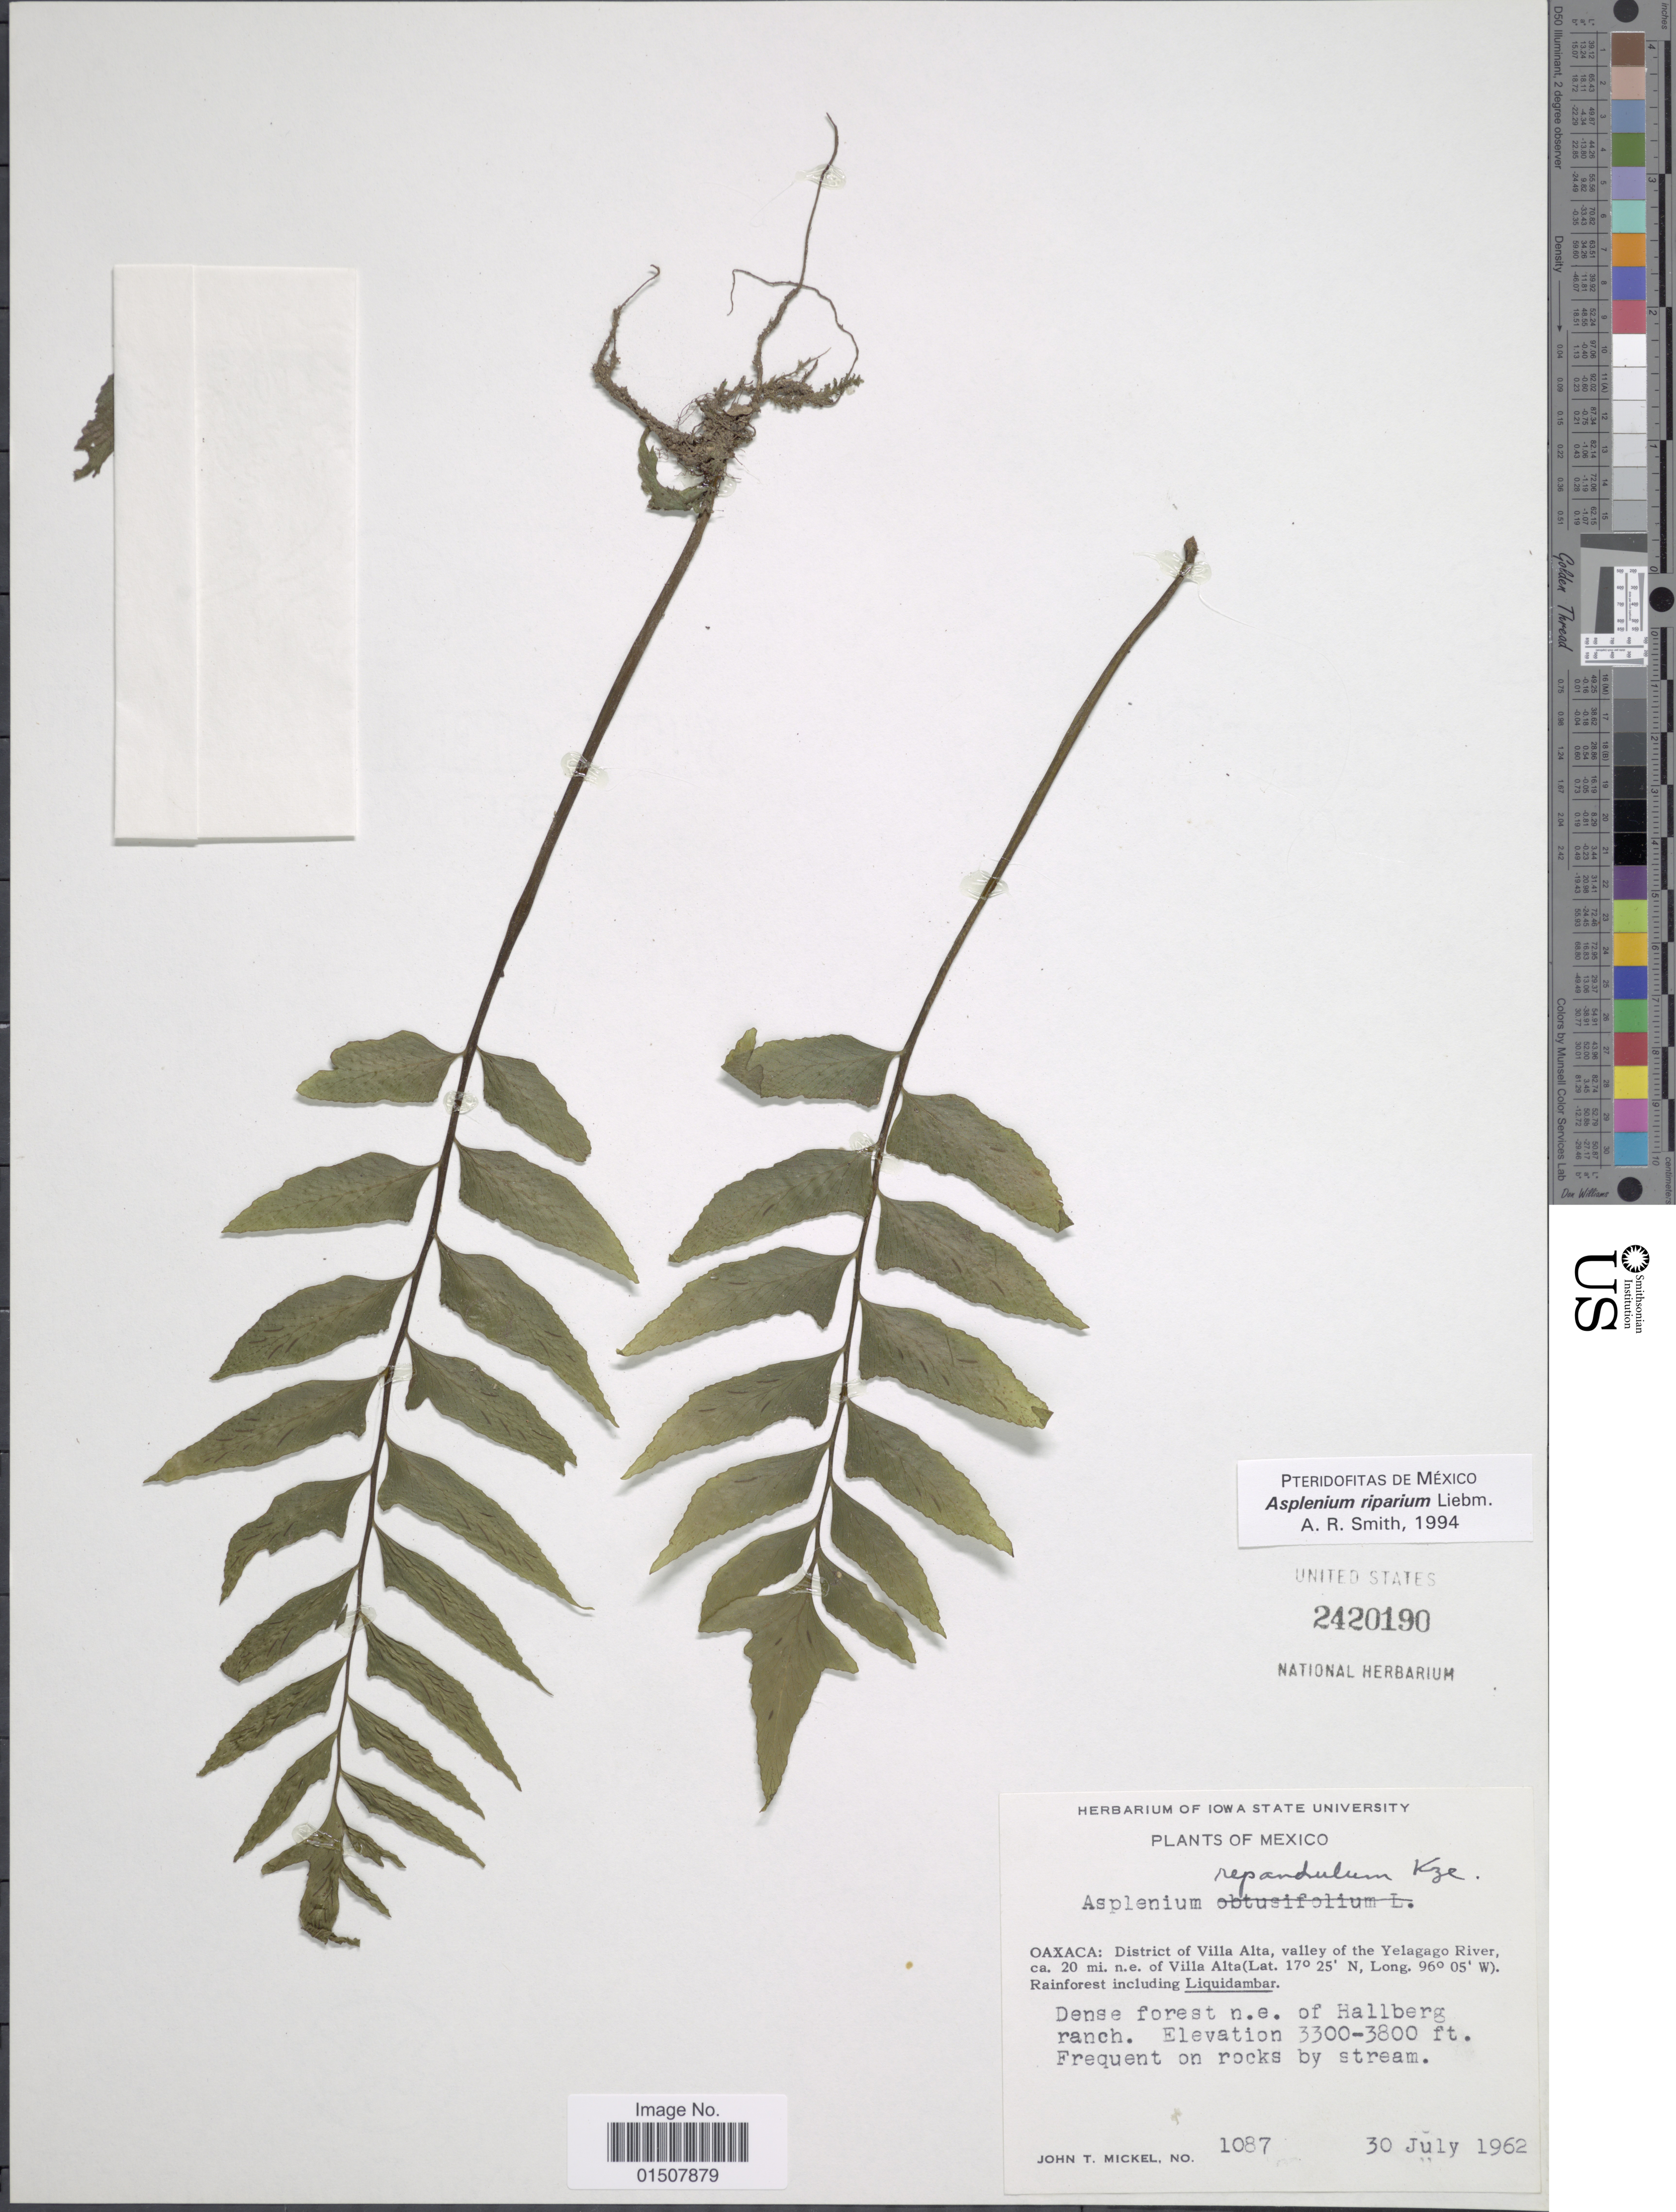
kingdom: Plantae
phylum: Tracheophyta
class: Polypodiopsida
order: Polypodiales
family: Aspleniaceae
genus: Asplenium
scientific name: Asplenium riparium Brack., nom. illeg.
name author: Brack. in Wilkes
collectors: J. T. Mickel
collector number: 1087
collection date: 1962-07-30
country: Mexico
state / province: Oaxaca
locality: District of Villa Alta, valley of the Yelagago River, ca. 20 mi. n.e. of Villa Ala, Rainforest including Liquidambar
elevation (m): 1006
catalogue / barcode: US 2420190